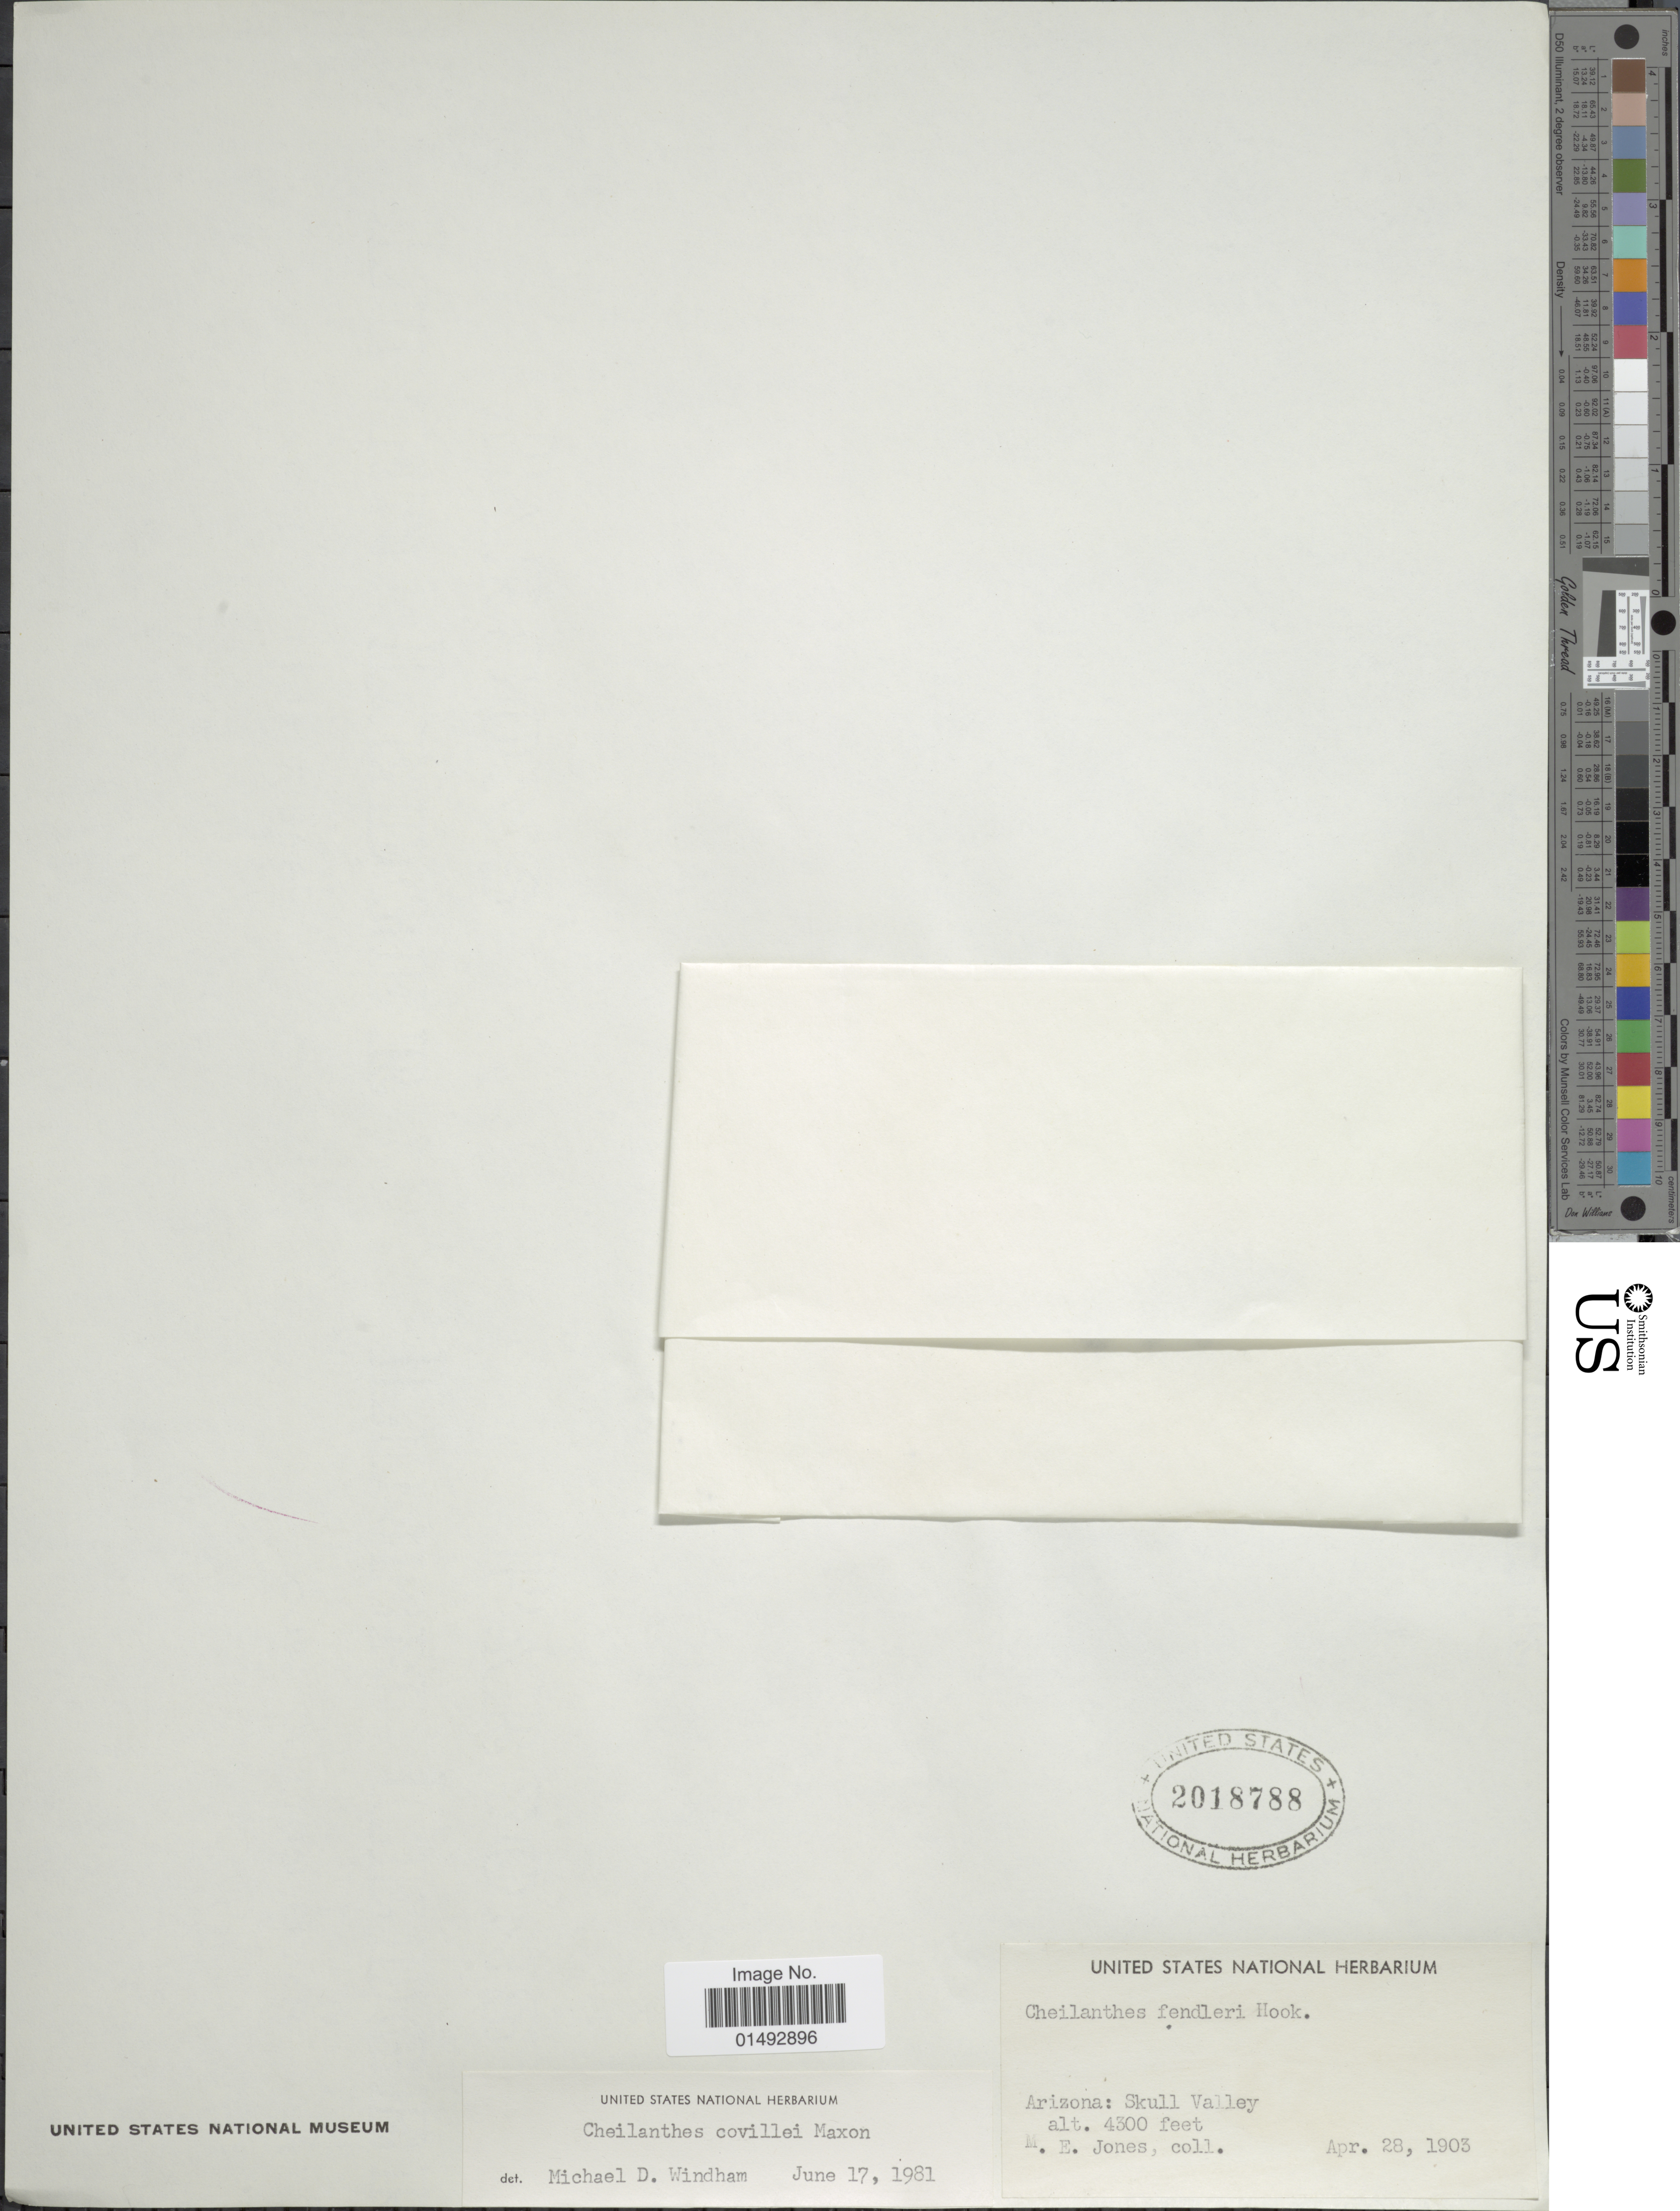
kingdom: Plantae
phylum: Tracheophyta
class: Polypodiopsida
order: Polypodiales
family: Pteridaceae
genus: Myriopteris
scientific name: Myriopteris covillei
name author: (Maxon) Á. Löve & D. Löve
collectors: M. E. Jones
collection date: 1903-04-28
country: United States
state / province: Arizona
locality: Skull Valley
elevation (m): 1311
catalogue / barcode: US 2018788